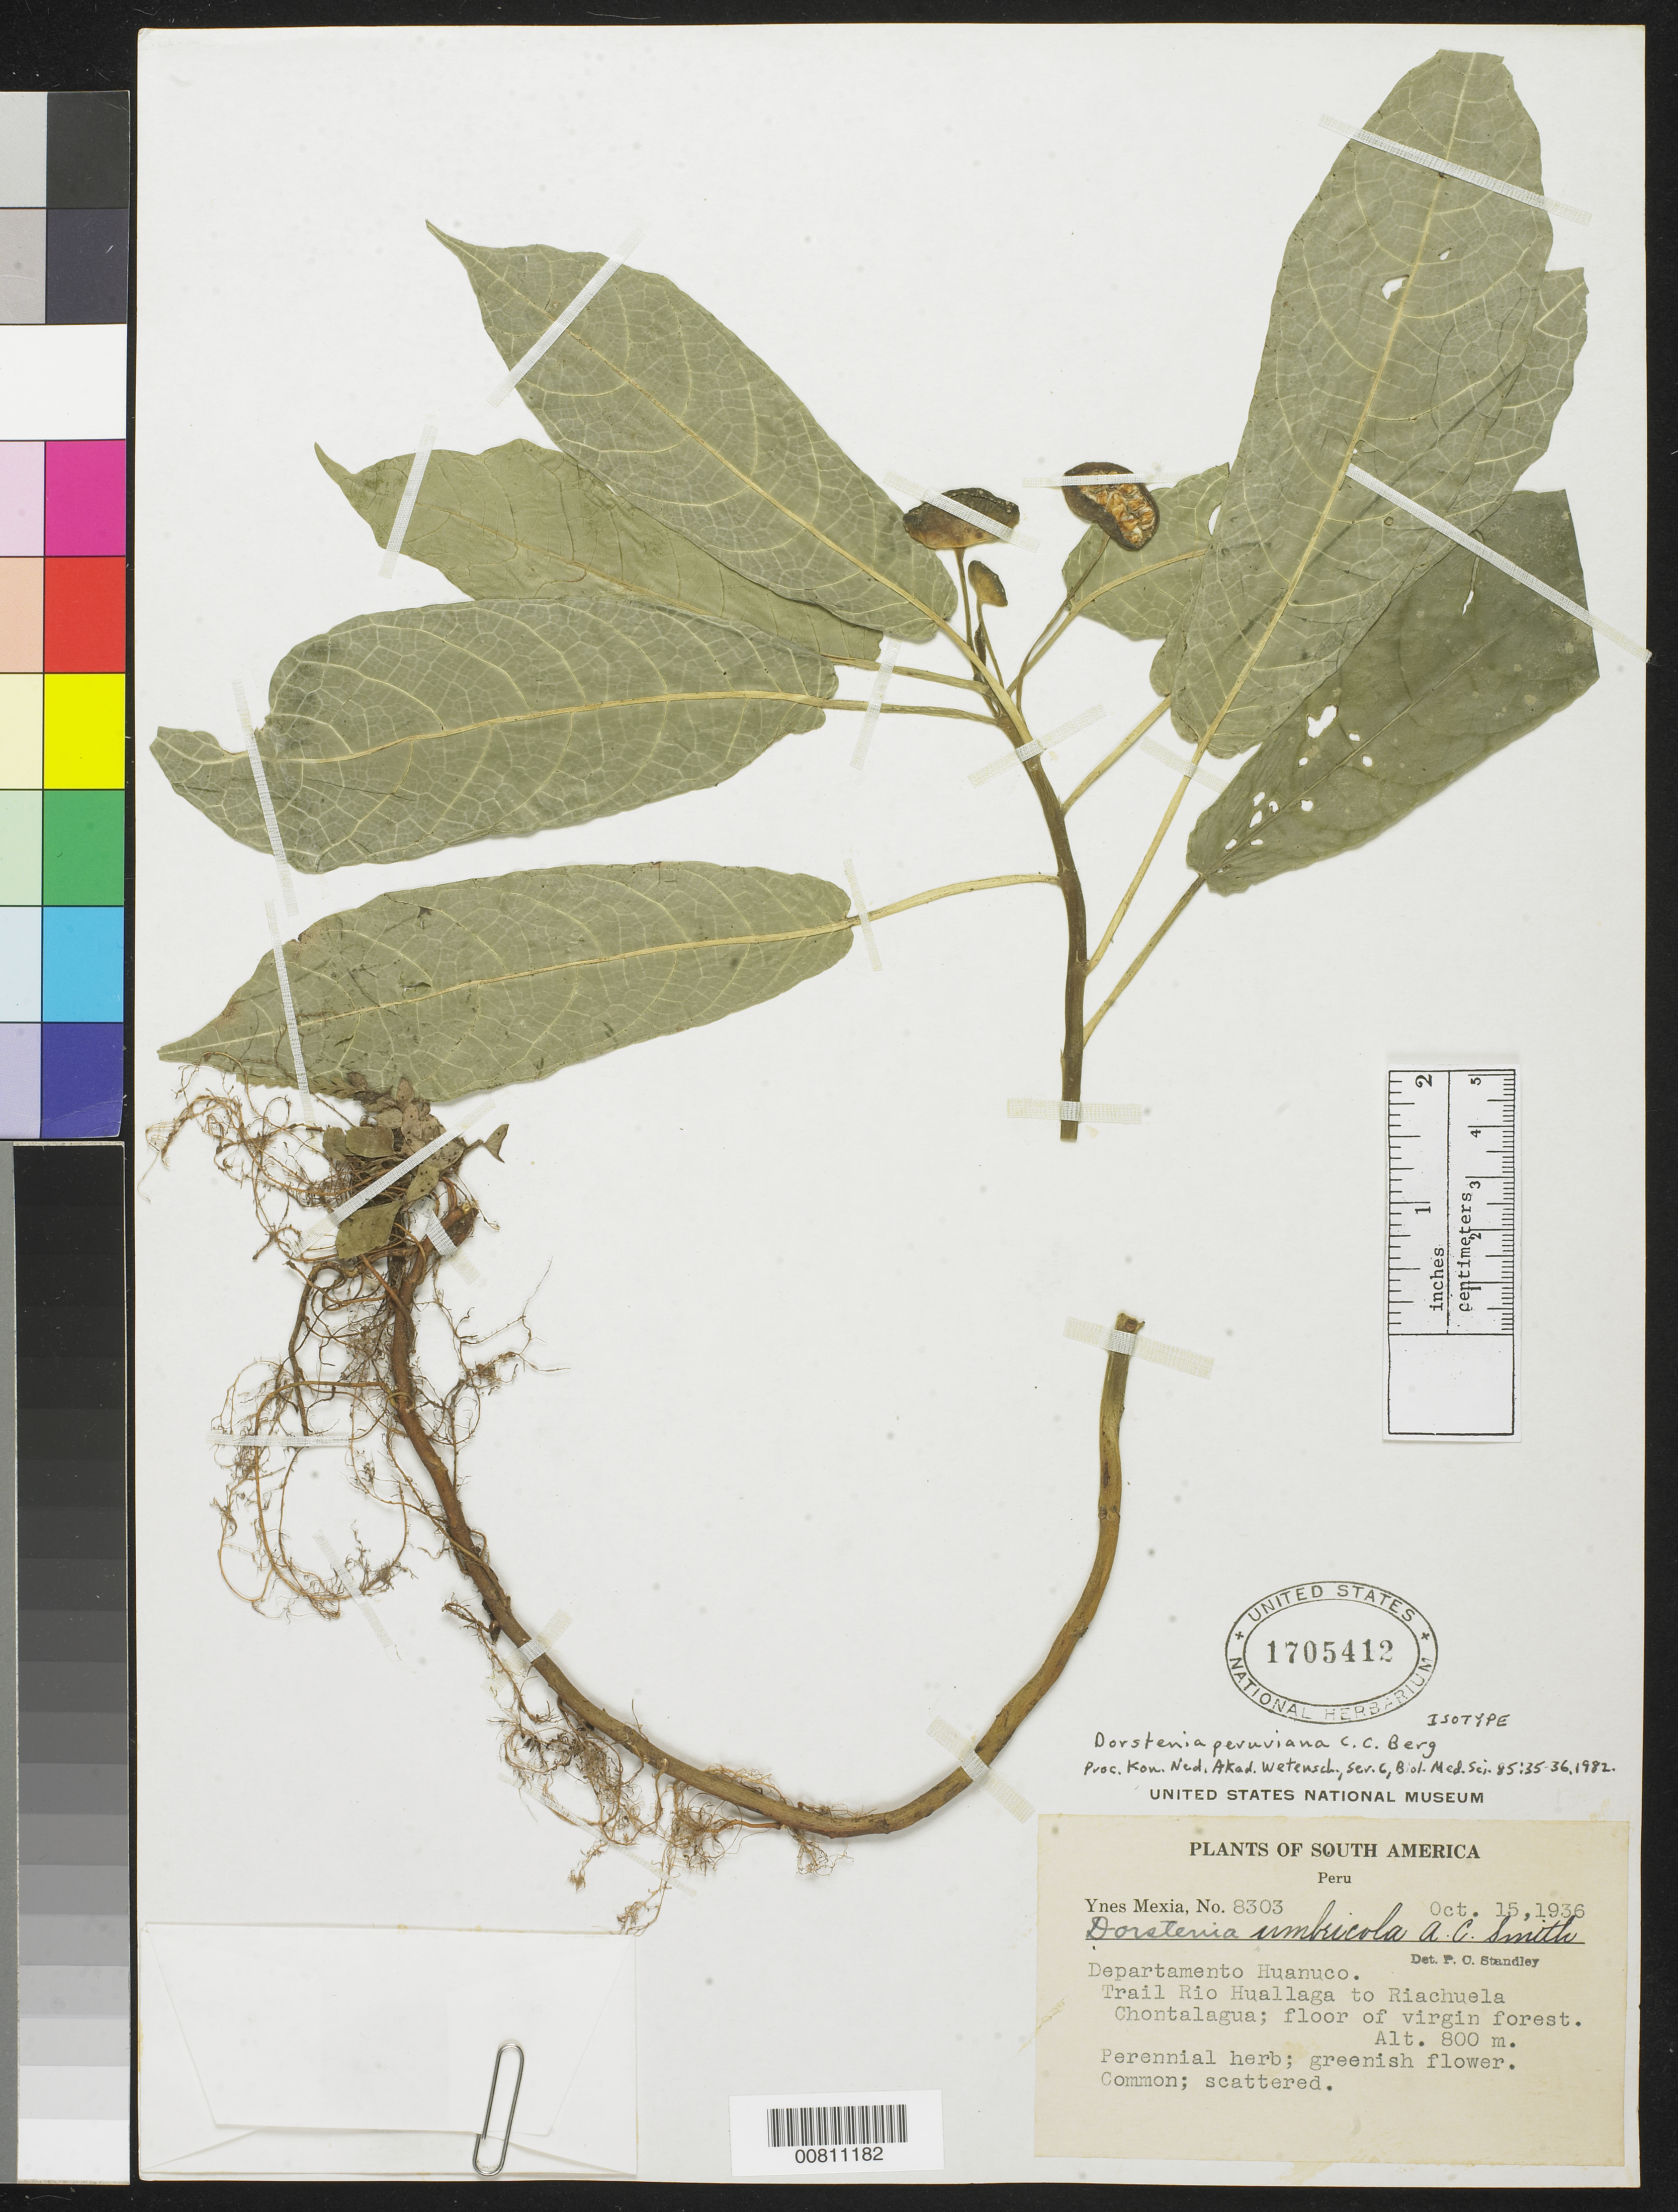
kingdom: Plantae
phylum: Tracheophyta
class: Magnoliopsida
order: Rosales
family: Moraceae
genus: Dorstenia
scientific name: Dorstenia peruviana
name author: C.C. Berg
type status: Isotype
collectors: Y. Mexia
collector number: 8303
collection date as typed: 15 Oct 1936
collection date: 1936-10-15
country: Peru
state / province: Huánuco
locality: Departamento Huanuco. Trail Rio Huallaga to Riachuela Chontalagua.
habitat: Floor of virgin forest.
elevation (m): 800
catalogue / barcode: US 1705412